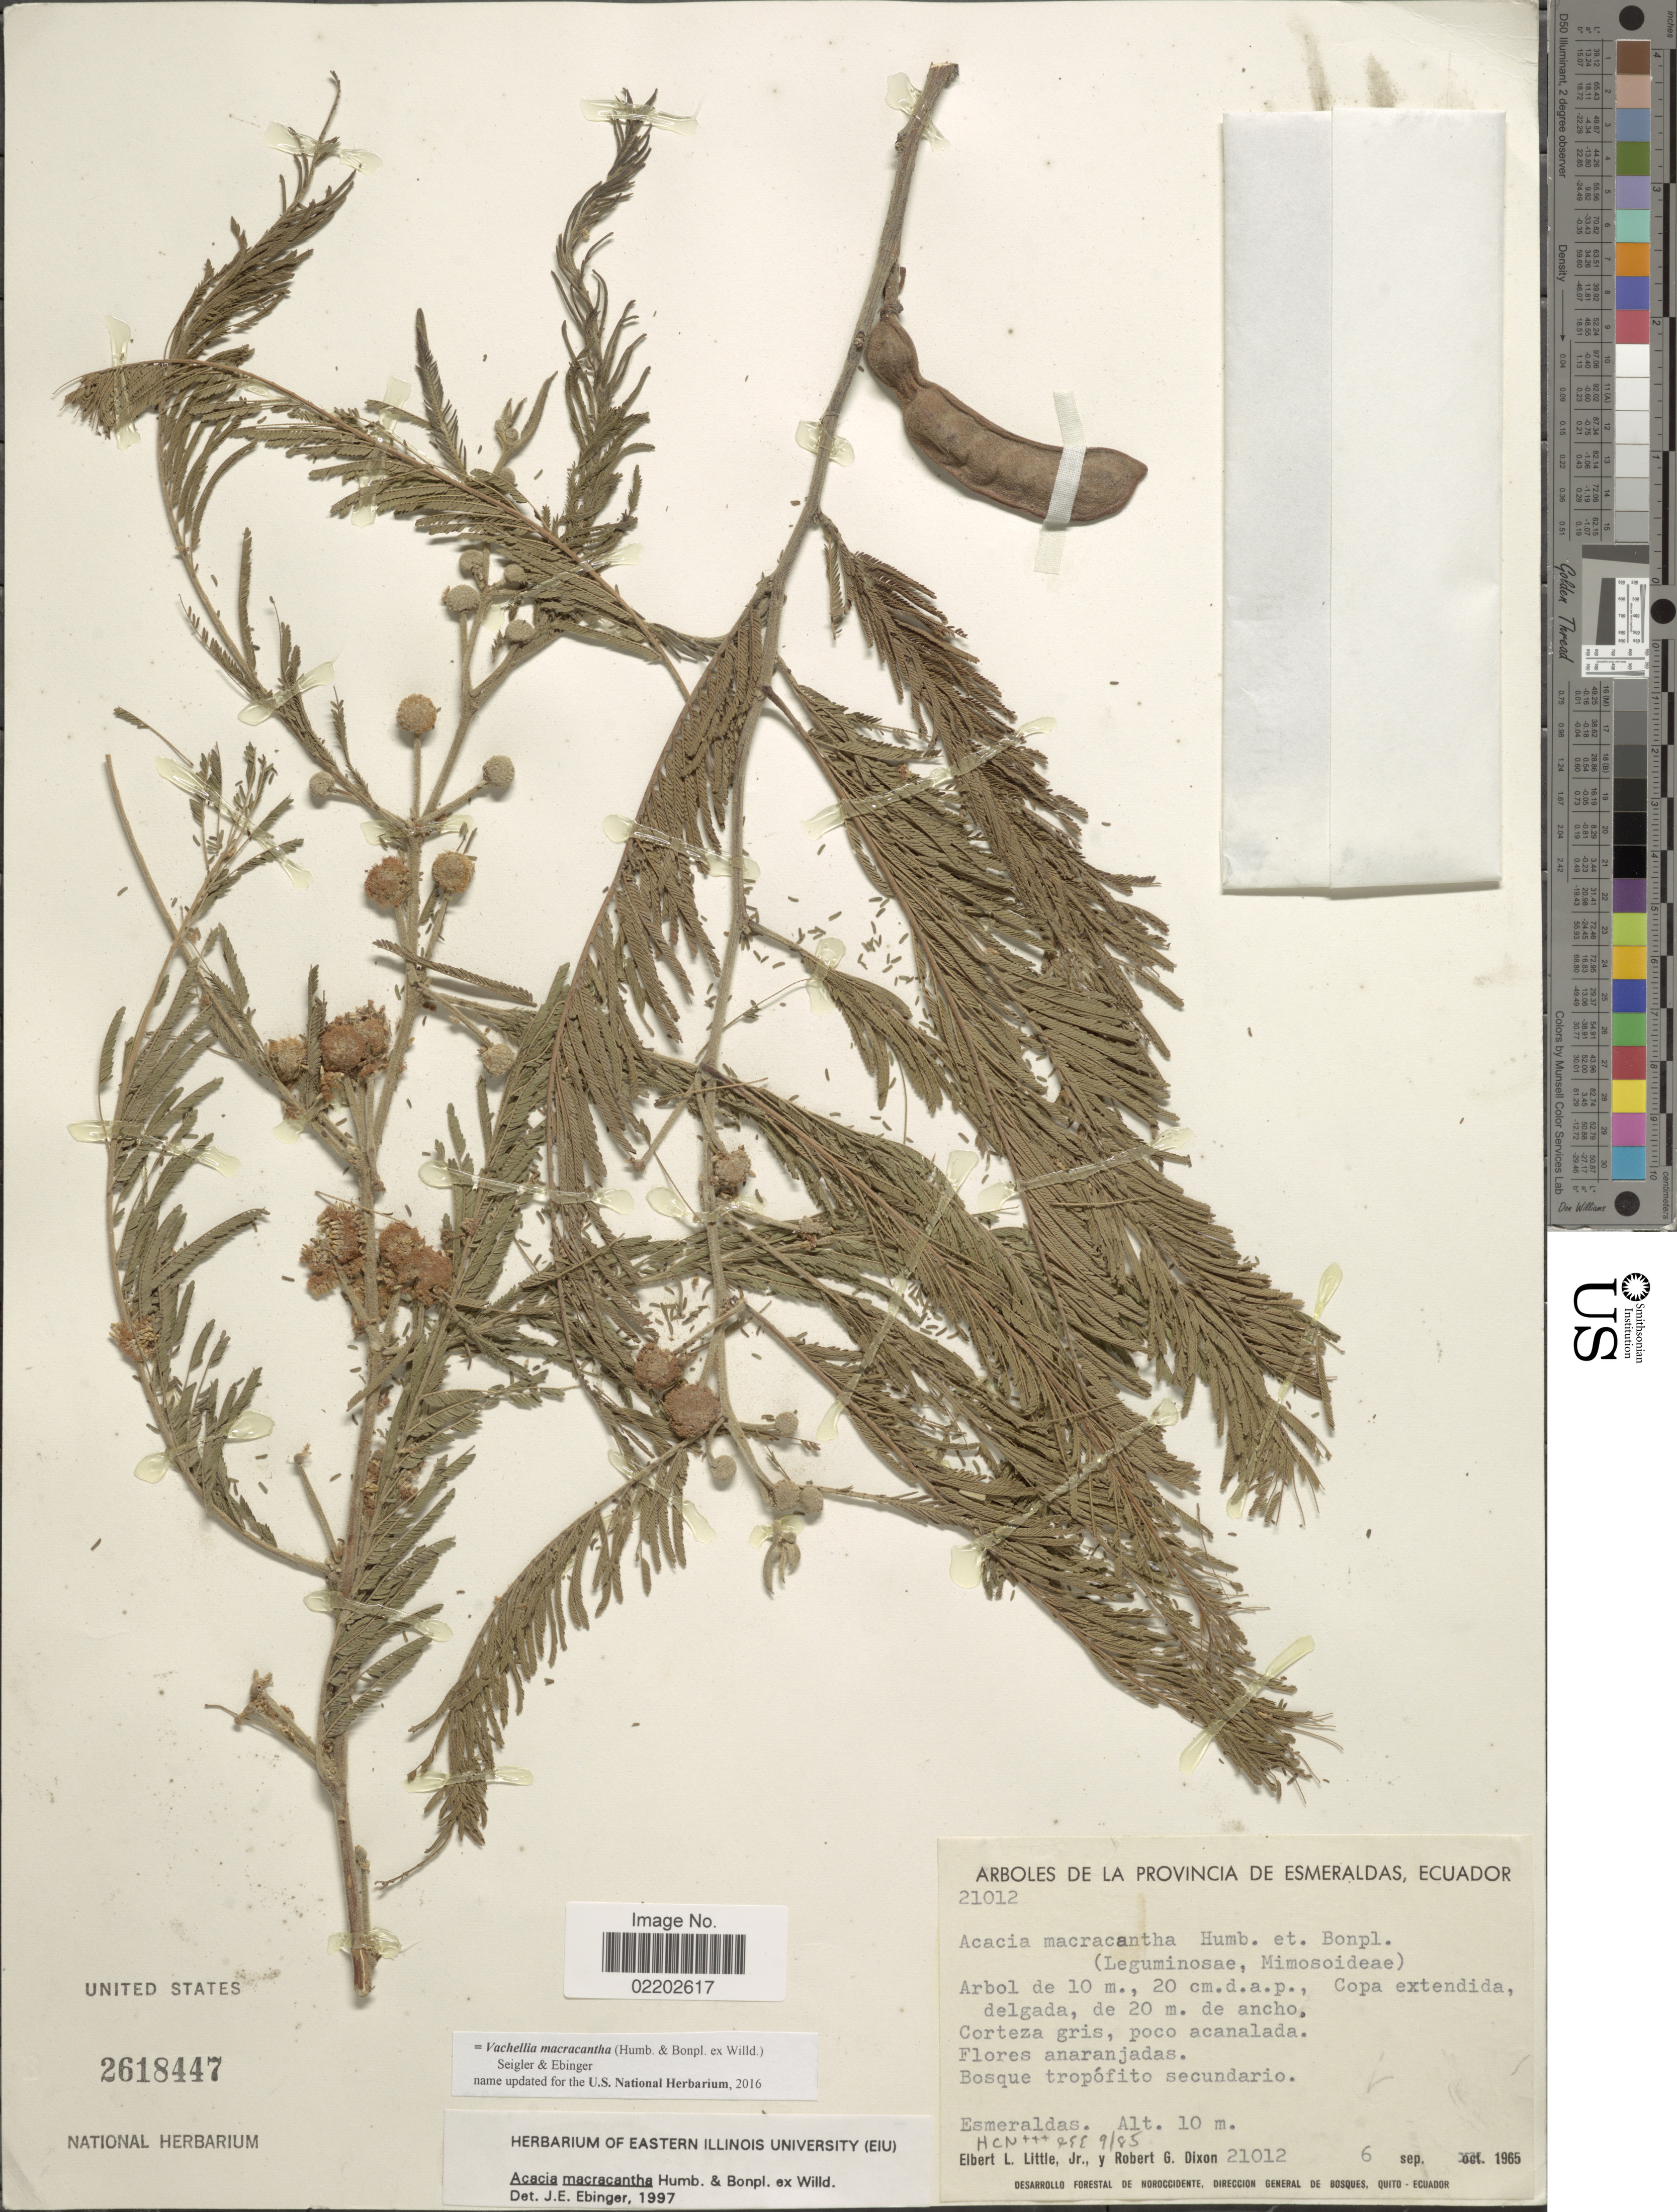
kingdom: Plantae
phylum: Tracheophyta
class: Magnoliopsida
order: Fabales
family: Fabaceae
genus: Vachellia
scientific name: Vachellia macracantha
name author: (Humb. & Bonpl. ex Willd.) Seigler & Ebinger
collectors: E. L. Little & R. G. Dixon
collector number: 21012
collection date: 1965-09-06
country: Ecuador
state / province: Esmeraldas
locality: Arboles de la Provincia de Esmeraldas, Ecuador. Copa extendida, delgada.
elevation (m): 10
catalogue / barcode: US 2618447